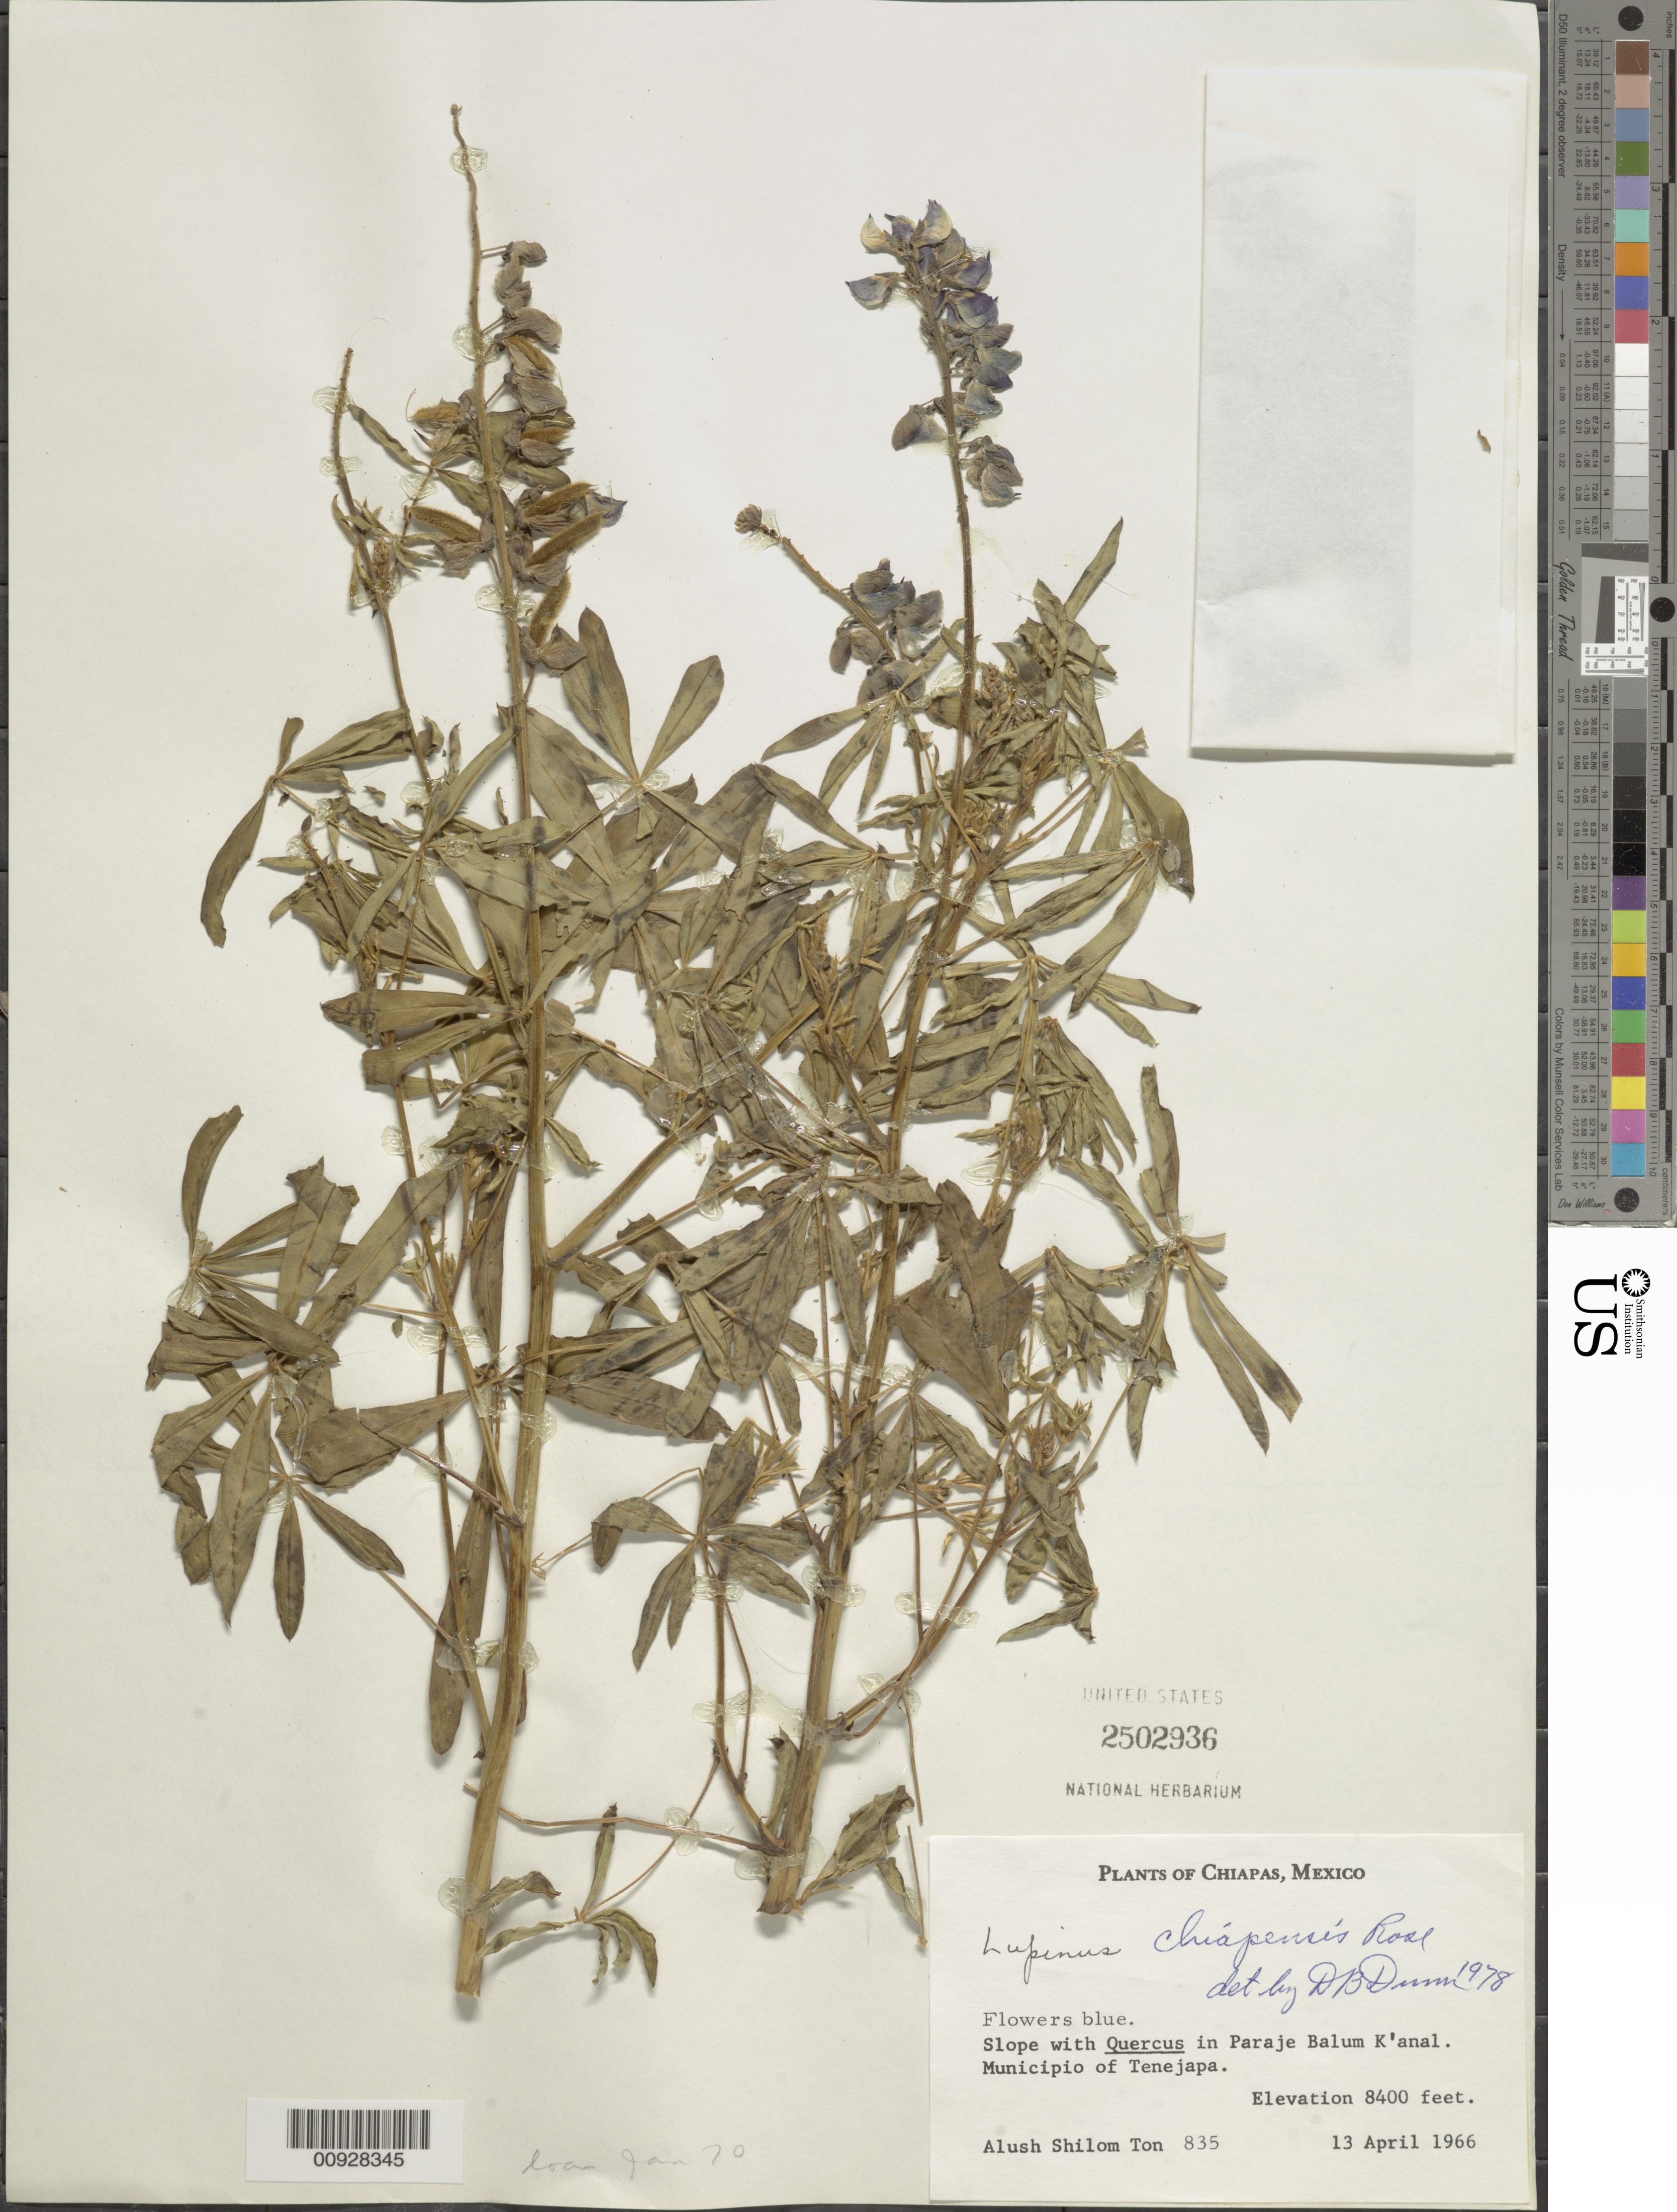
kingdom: Plantae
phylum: Tracheophyta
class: Magnoliopsida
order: Fabales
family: Fabaceae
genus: Lupinus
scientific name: Lupinus chiapensis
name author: Rose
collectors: A. Shilom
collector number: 835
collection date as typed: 13 Apr 1966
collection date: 1966-04-13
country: Mexico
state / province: Chiapas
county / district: Tenejapa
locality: In the Paraje Balum K'anal. Municipio of Tenejapa, Chiapas.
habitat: Slope with Quercus.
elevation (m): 2560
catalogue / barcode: US 2502936